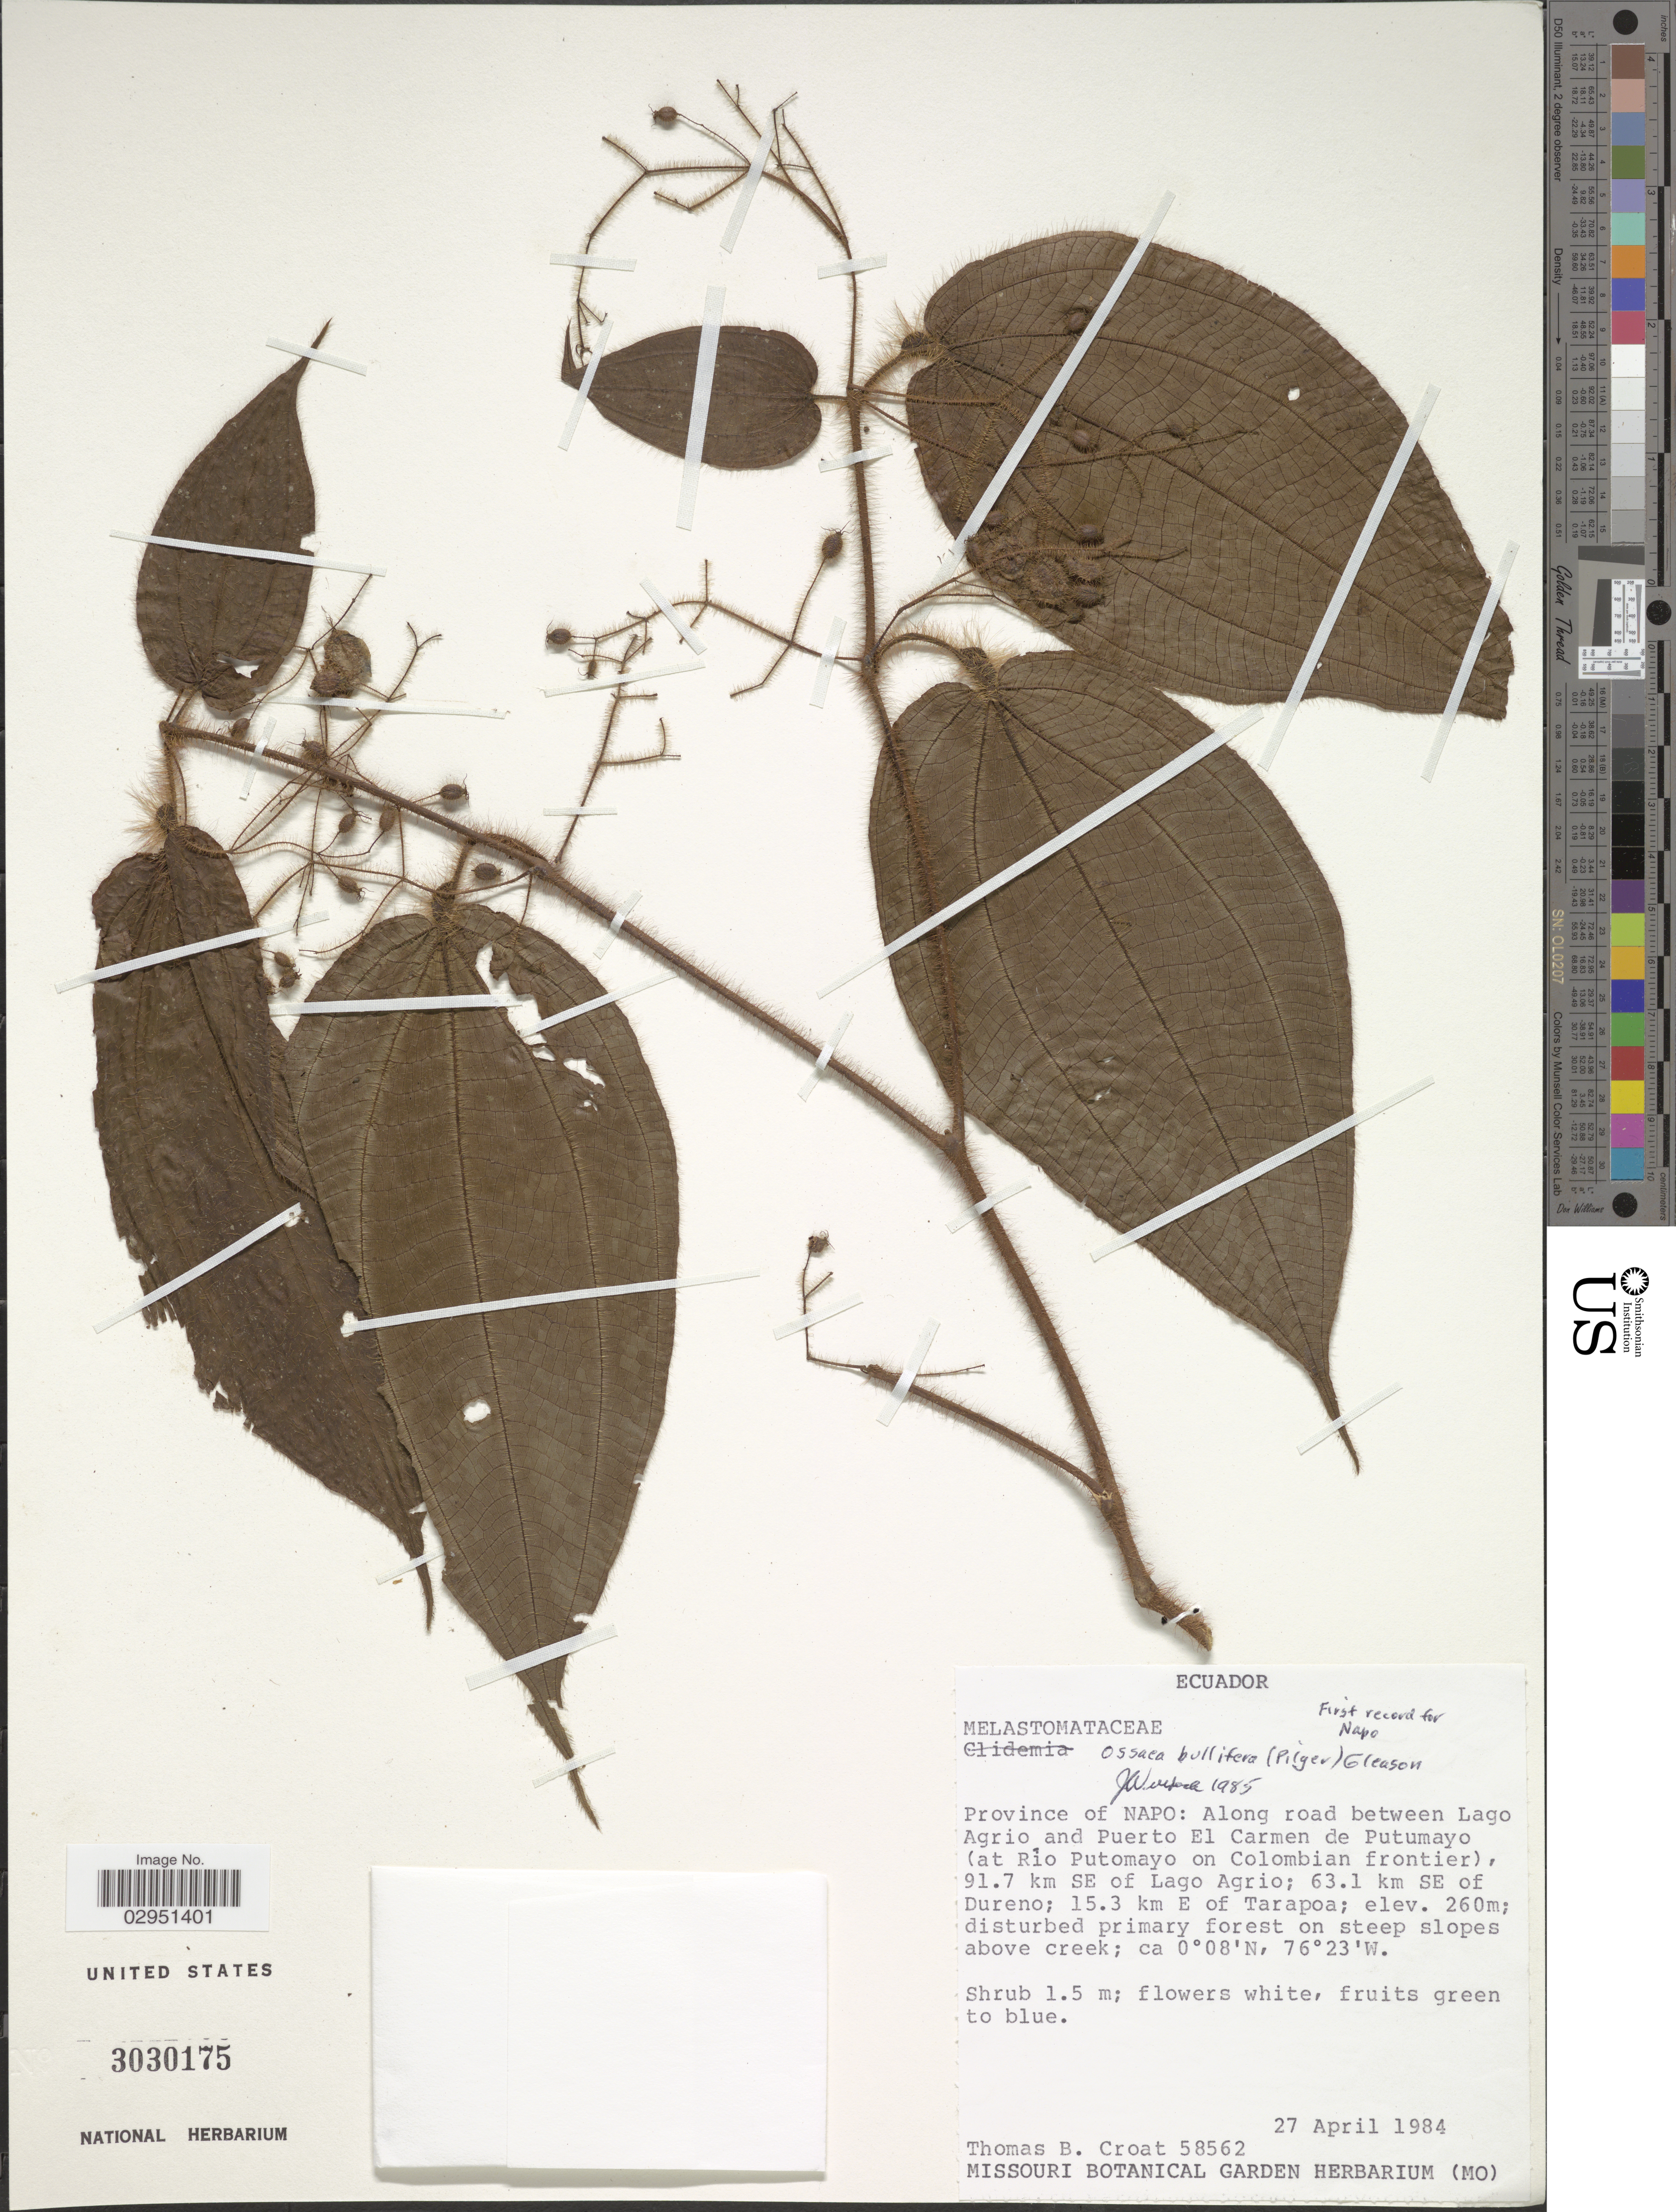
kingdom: Plantae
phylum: Tracheophyta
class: Magnoliopsida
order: Myrtales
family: Melastomataceae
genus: Ossaea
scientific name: Ossaea bullifera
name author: (Pilg.) Gleason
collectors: T. B. Croat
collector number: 58562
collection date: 1984-04-27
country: Ecuador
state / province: Napo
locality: Along road between Lago Agrio and Puerto El Carmen de Putumayo (at Rio Putomayo on Colombia frontier), 91.7 km SE of Lago Agrio; 63.1 km SE of Dureno; 15.3 km E of Tarapoa.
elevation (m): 260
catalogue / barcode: US 3030175